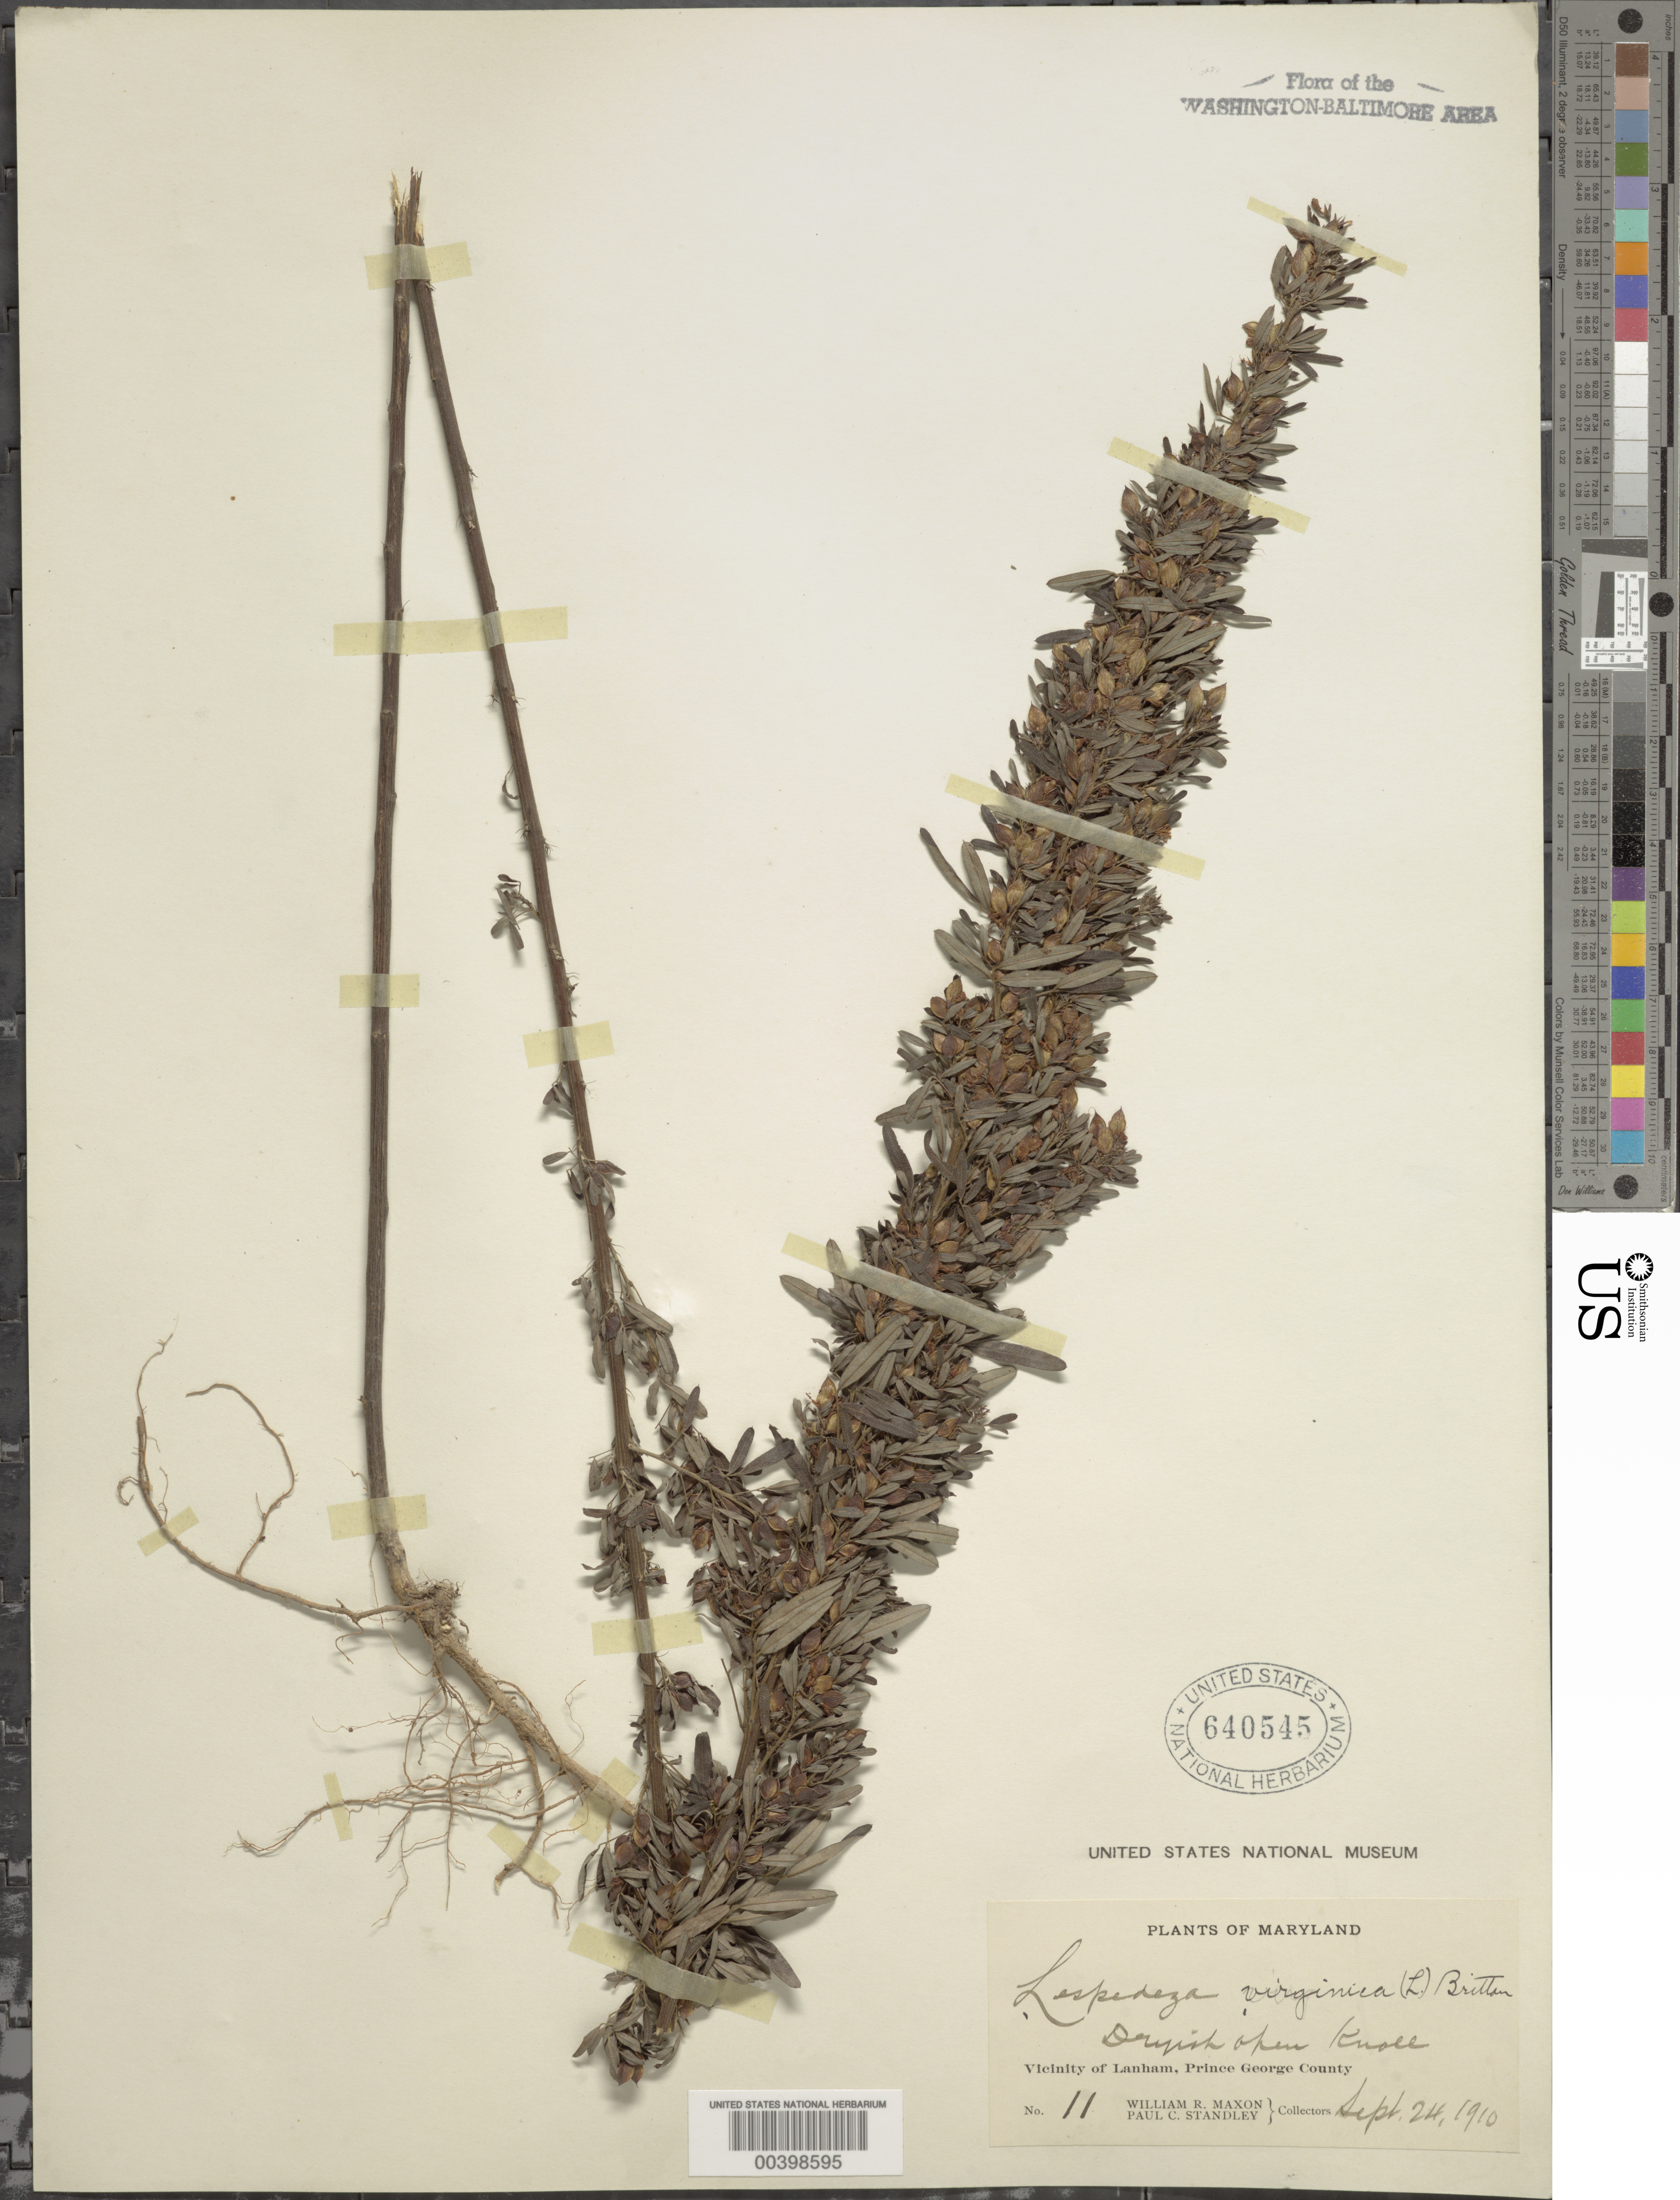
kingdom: Plantae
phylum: Tracheophyta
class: Magnoliopsida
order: Fabales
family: Fabaceae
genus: Lespedeza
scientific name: Lespedeza virginica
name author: (L.) Britton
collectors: W. R. Maxon & P. C. Standley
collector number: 11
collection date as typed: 24 Sep 1910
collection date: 1910-09-24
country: United States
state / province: Maryland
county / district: Prince George's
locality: Lanham vicinity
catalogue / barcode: US 640545